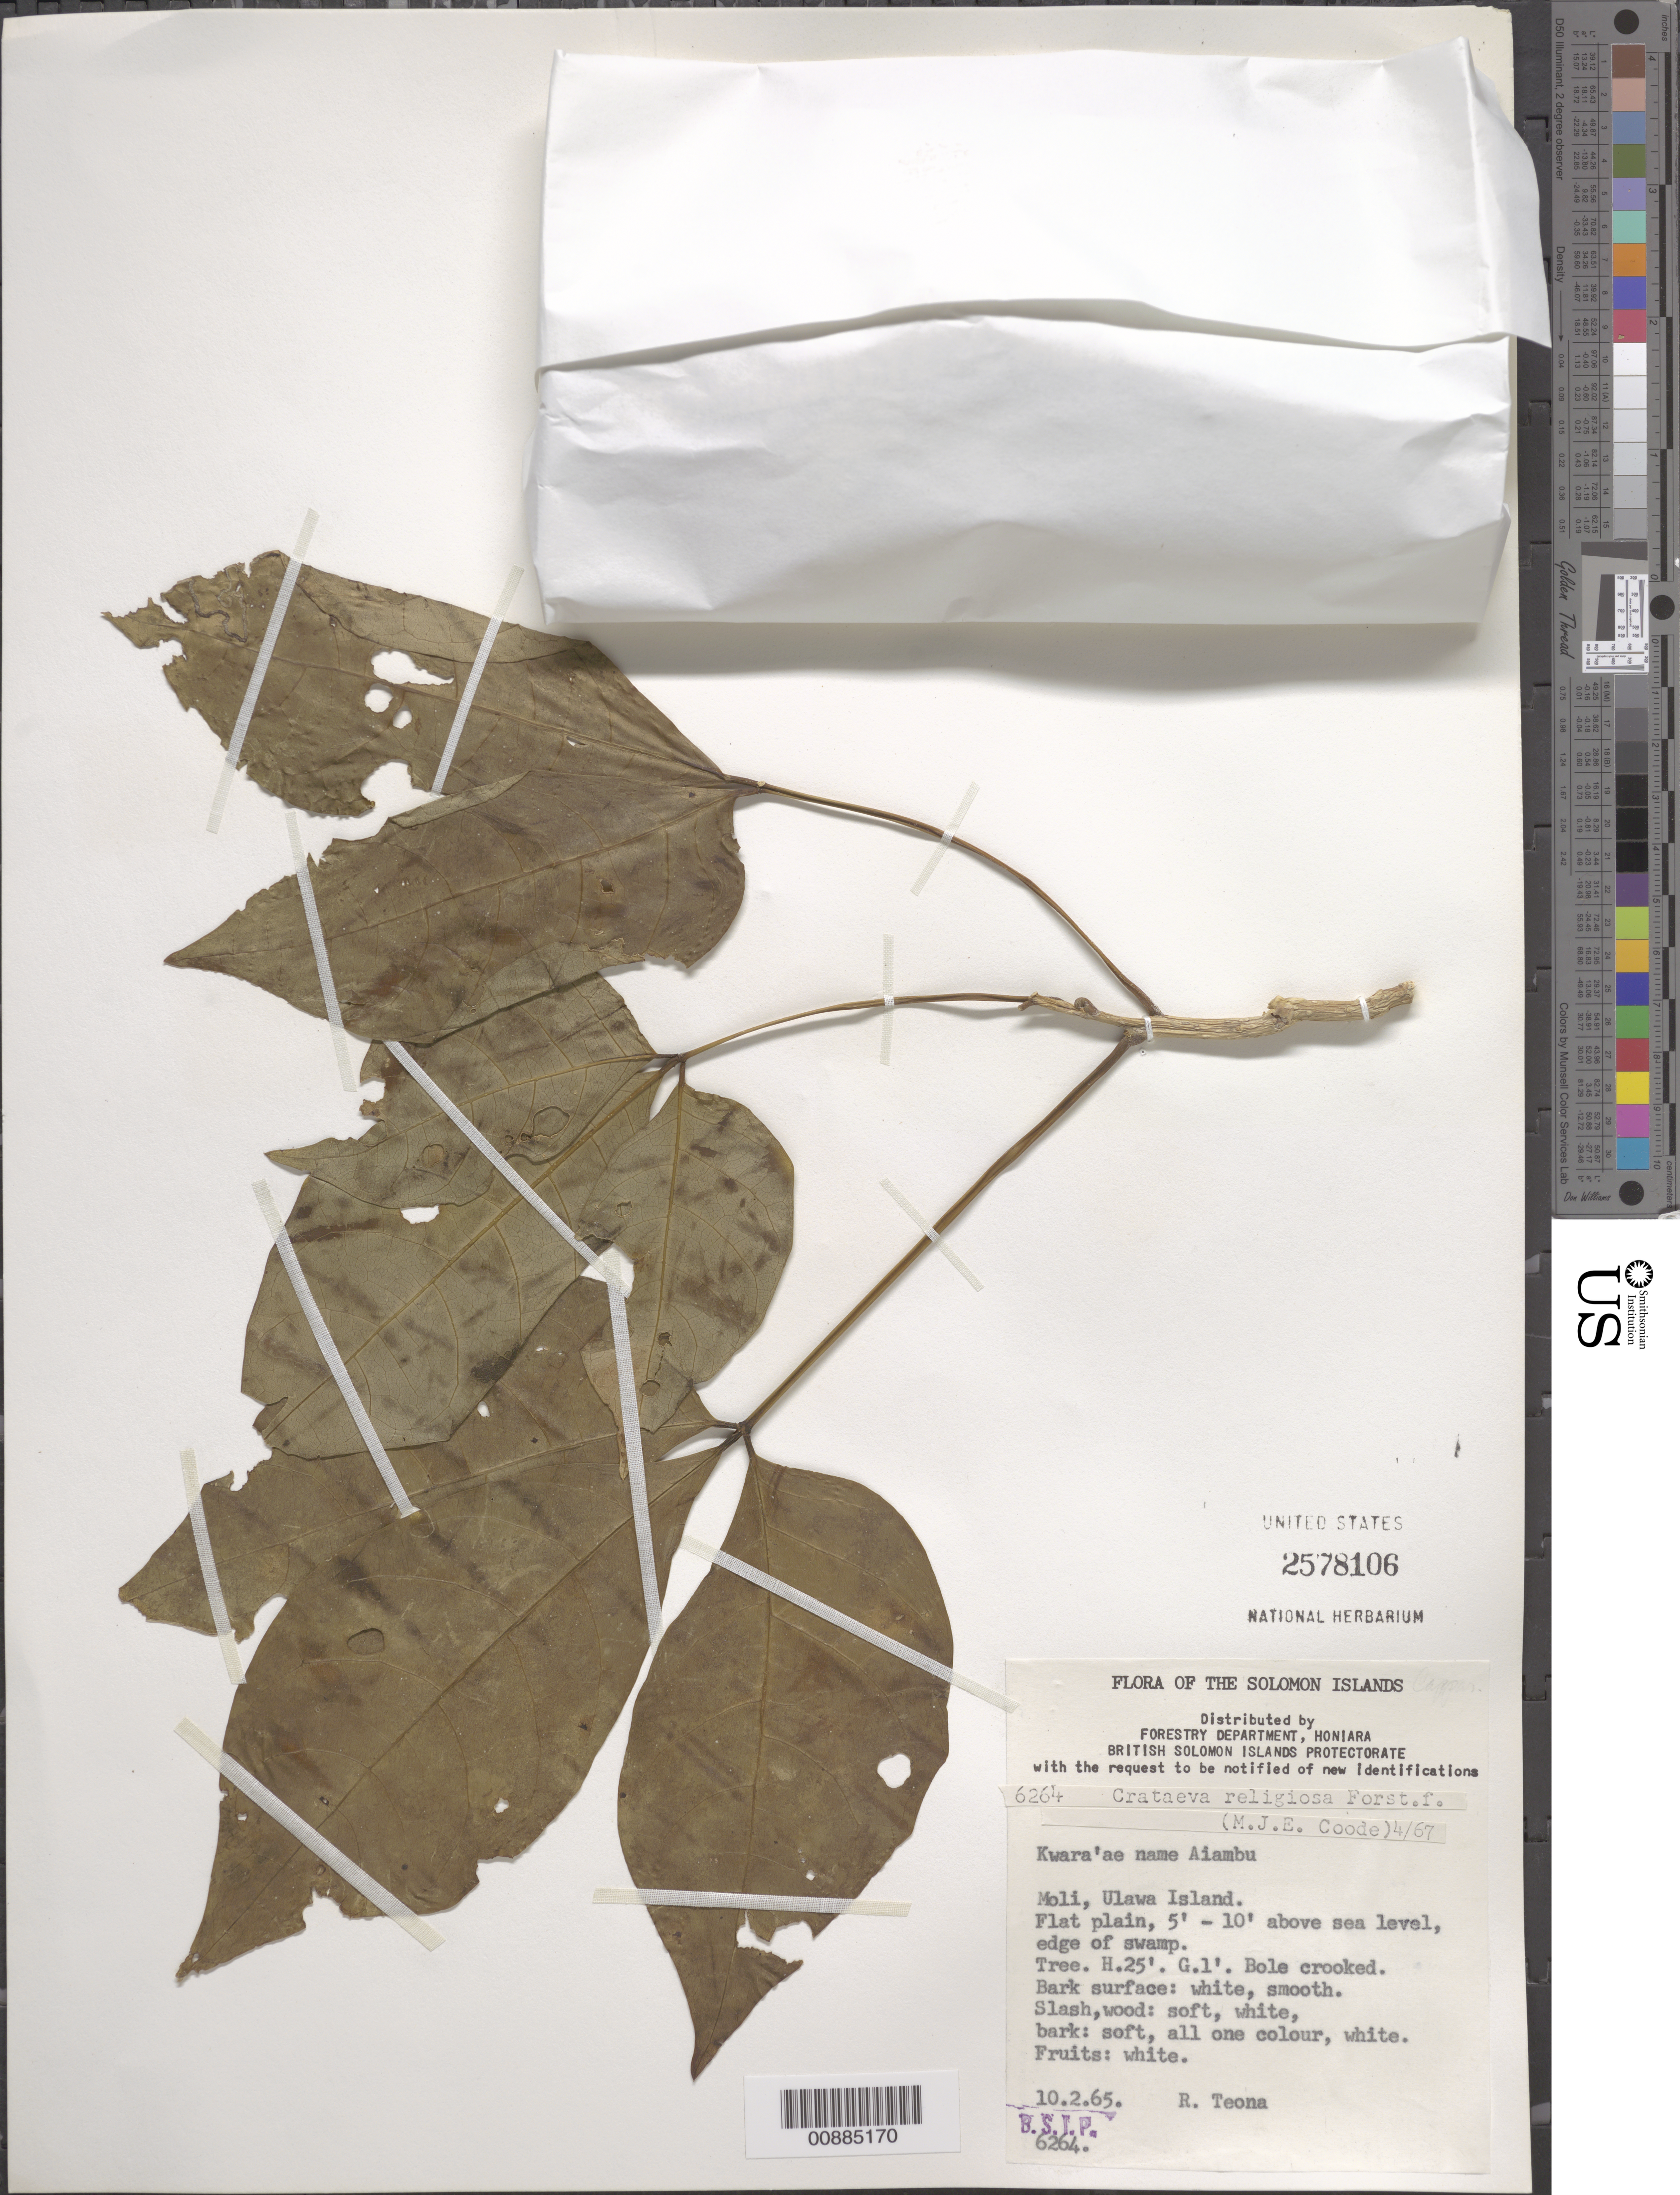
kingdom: Plantae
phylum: Tracheophyta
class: Magnoliopsida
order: Brassicales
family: Capparaceae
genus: Crateva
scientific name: Crateva religiosa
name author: G. Forst.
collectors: R. Teona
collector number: BSIP 6264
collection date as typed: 10 Feb 1965 or 02 Oct 1965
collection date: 1965-02-10 or 1965-10-02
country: Solomon Islands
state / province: Makira-Ulawa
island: Ulawa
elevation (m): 2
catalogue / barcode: US 2578106